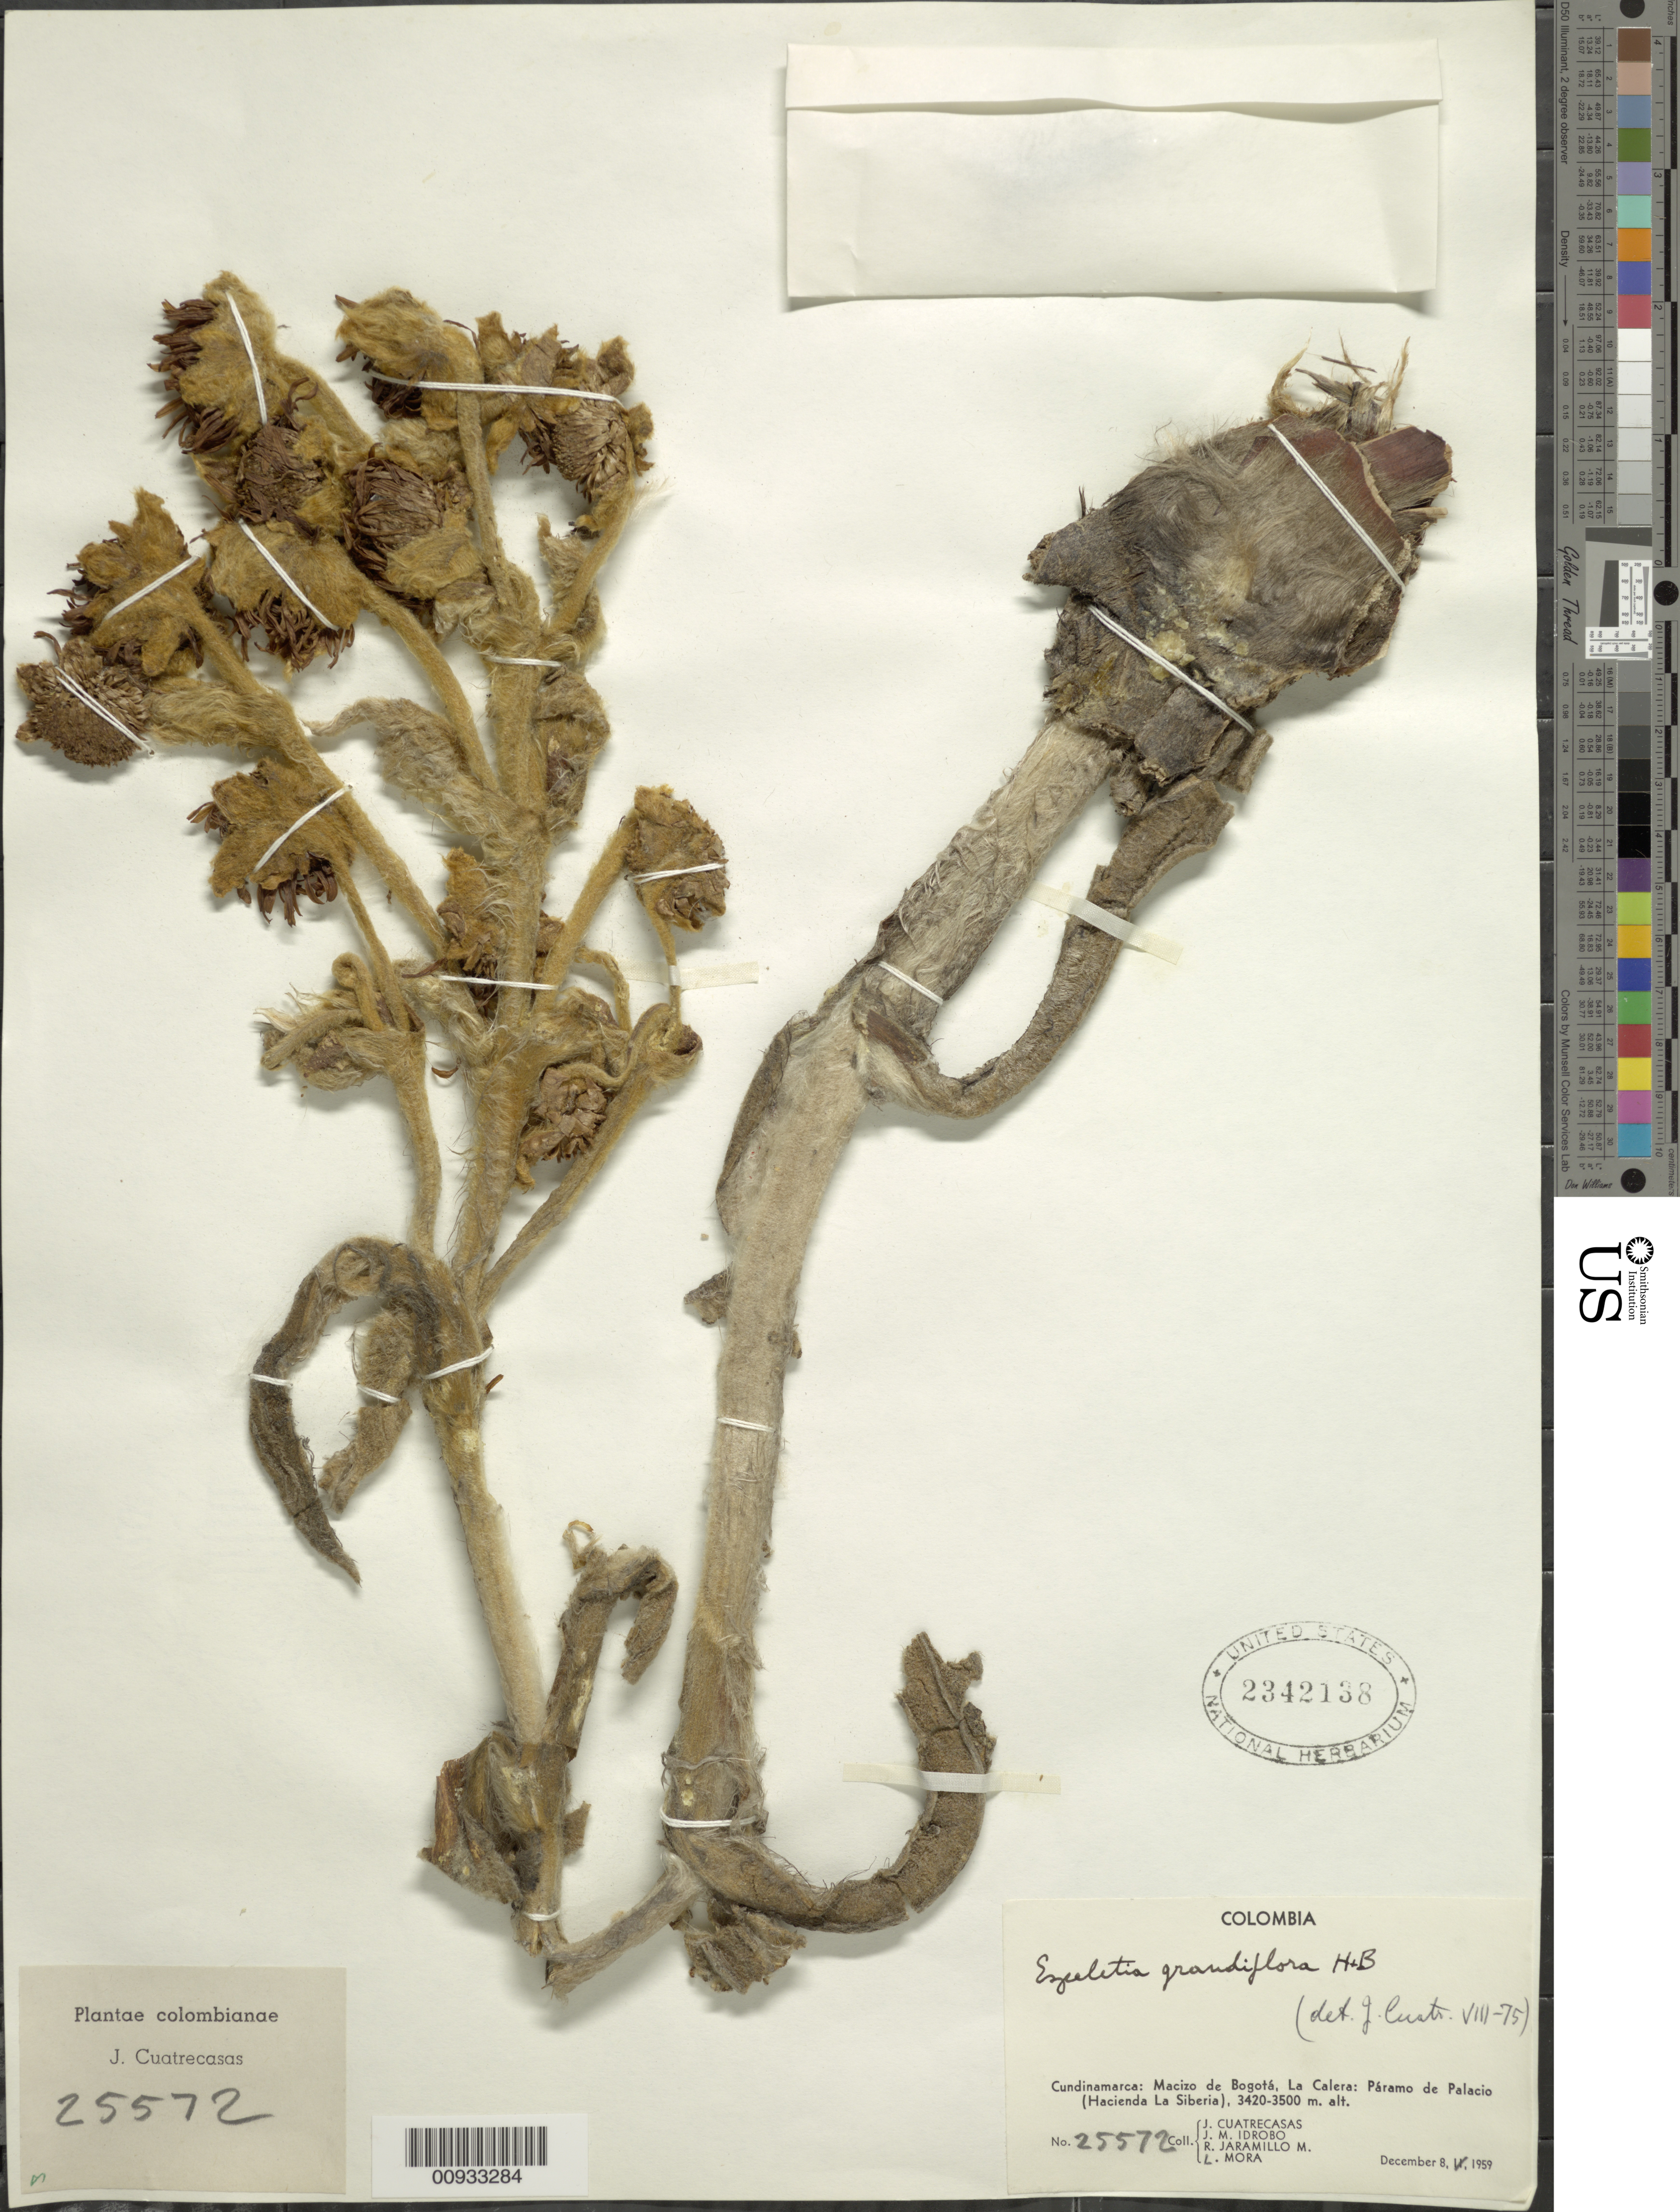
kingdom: Plantae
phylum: Tracheophyta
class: Magnoliopsida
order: Asterales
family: Asteraceae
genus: Espeletia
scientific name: Espeletia grandiflora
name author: Humb. & Bonpl.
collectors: J. Cuatrecasas, J. M. Idrobo, R. Jaramillo M. & Mora, --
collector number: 25572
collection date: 1959-12-08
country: Colombia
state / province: Cundinamarca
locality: Macizo de Bogota, La Calera: Paramo de Palacio (Hacienda La Siberia).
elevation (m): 3420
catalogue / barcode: US 2342138